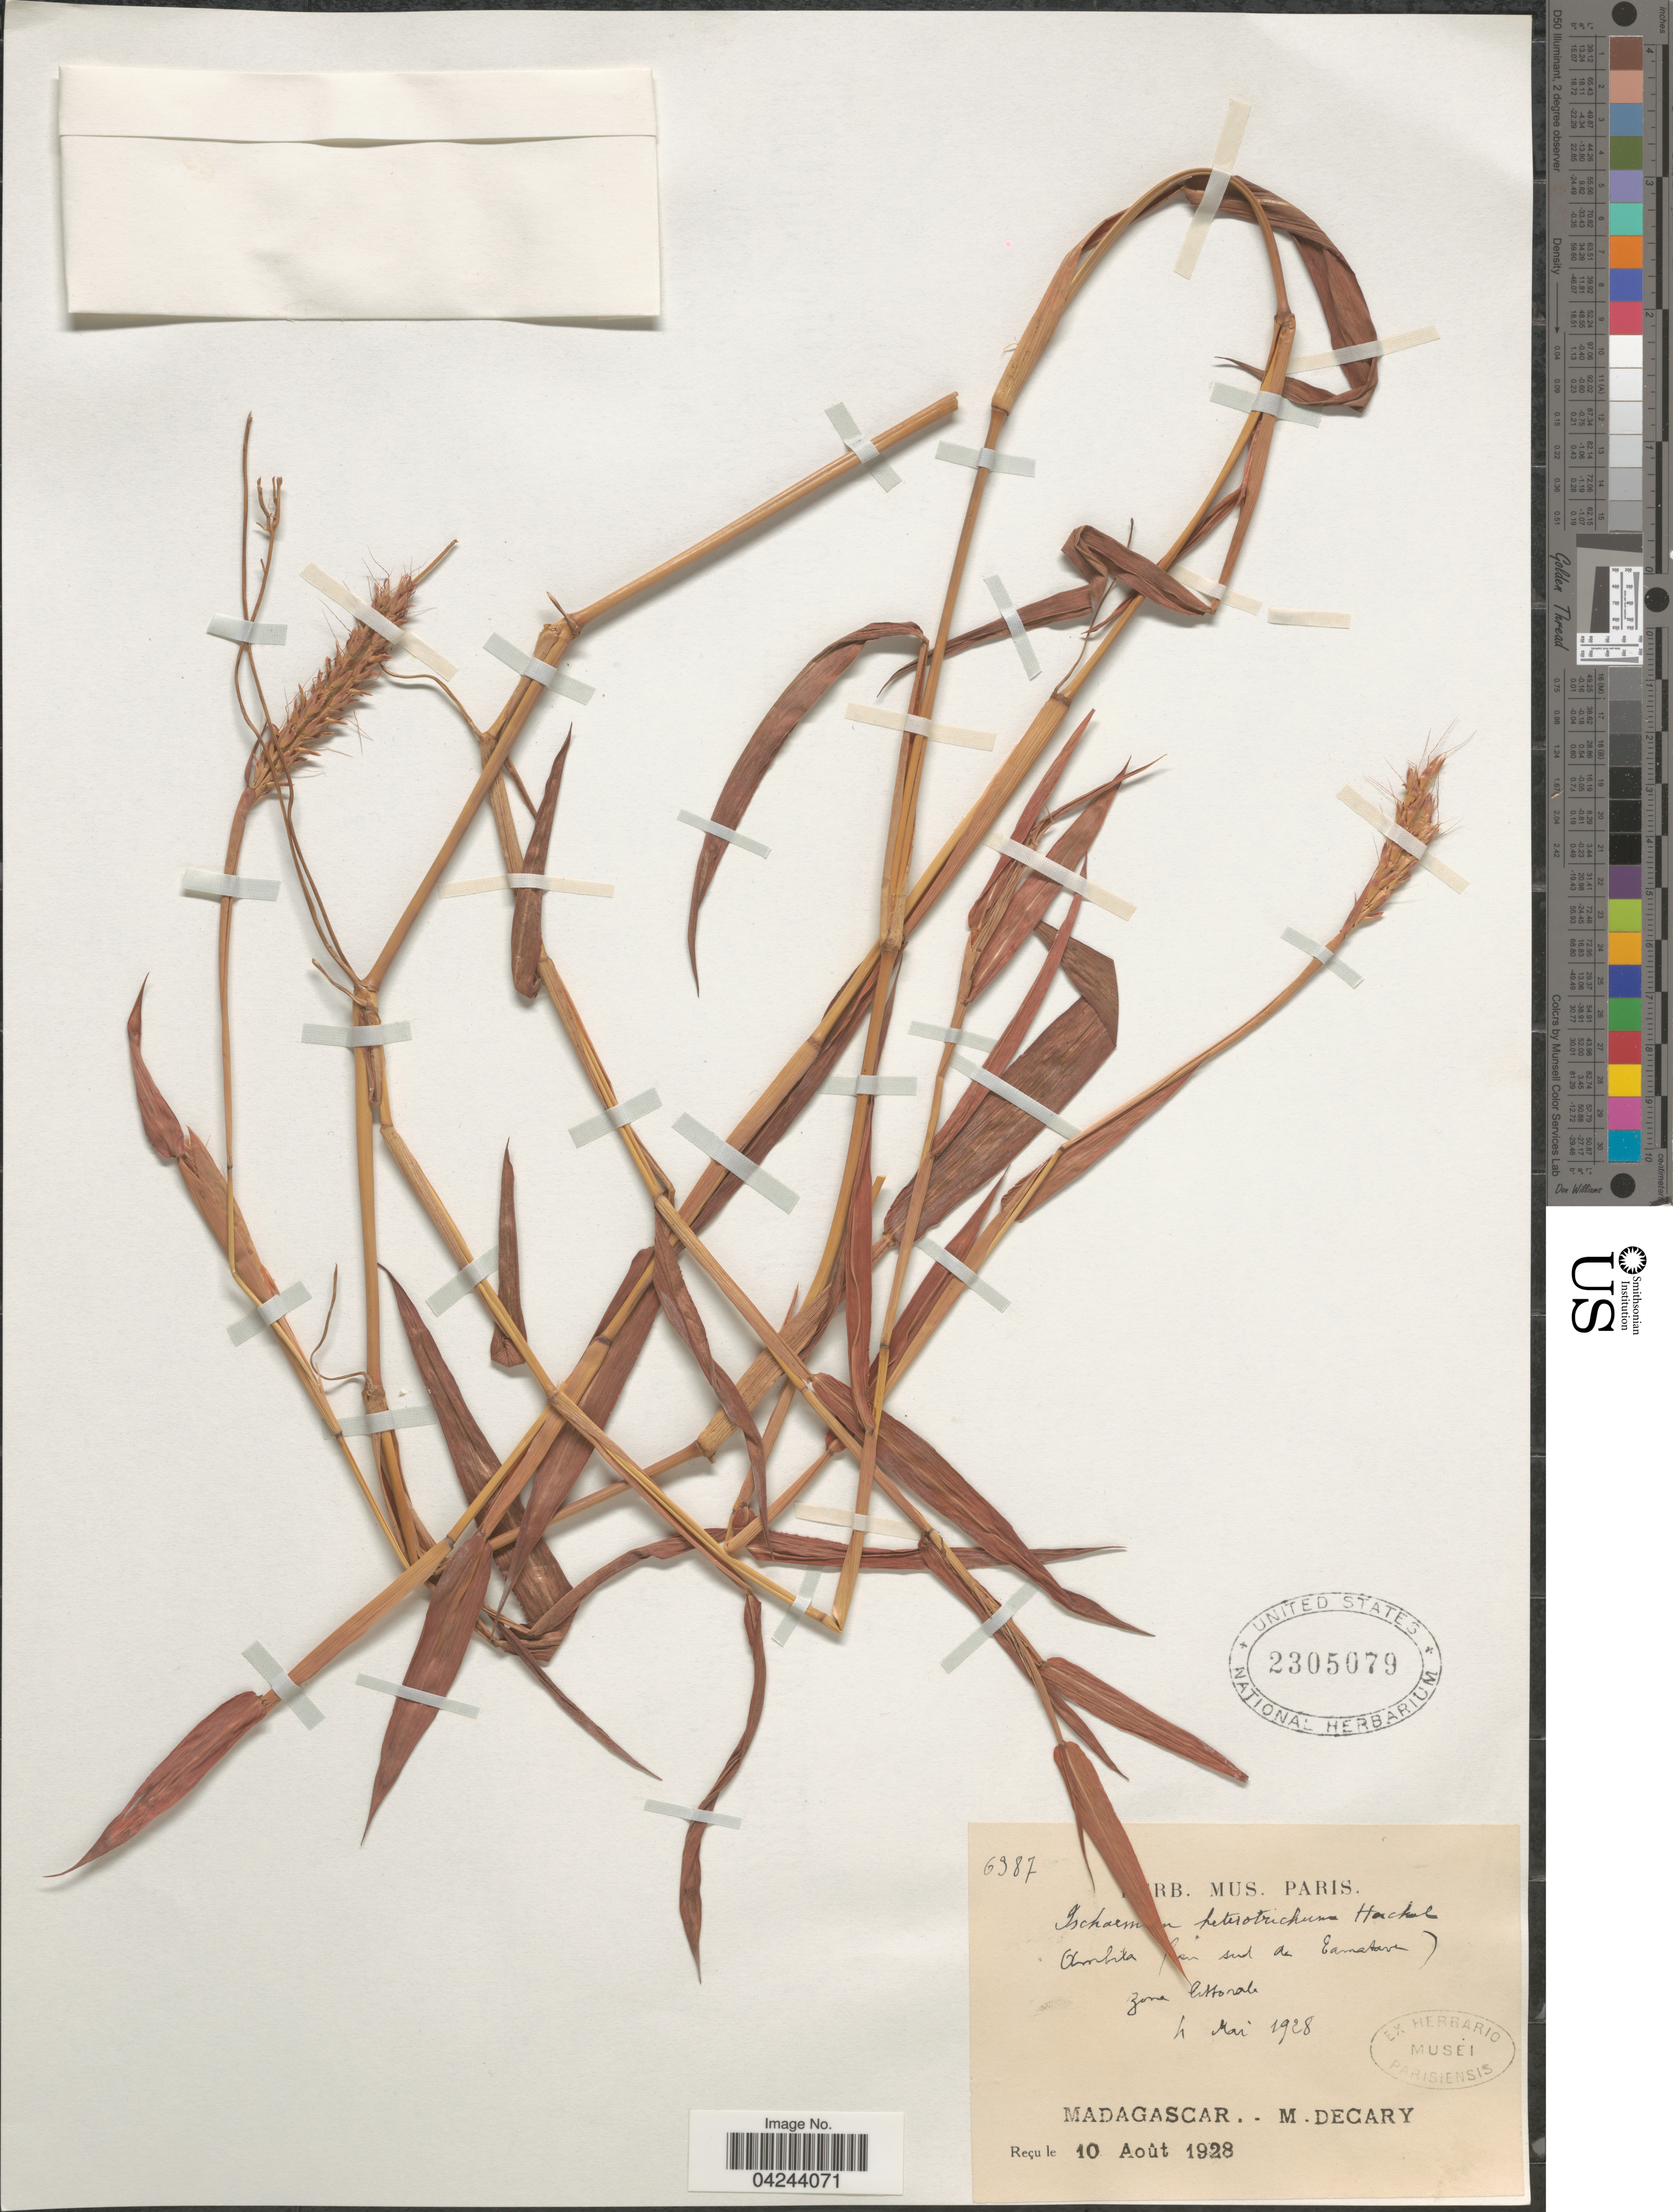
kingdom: Plantae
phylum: Tracheophyta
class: Liliopsida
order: Poales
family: Poaceae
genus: Ischaemum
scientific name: Ischaemum heterotrichum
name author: Hack.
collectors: R. Decary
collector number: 6387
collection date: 1928-05-04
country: Madagascar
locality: Ambila [illegible text] Sud de Tamatave.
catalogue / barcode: US 2305079